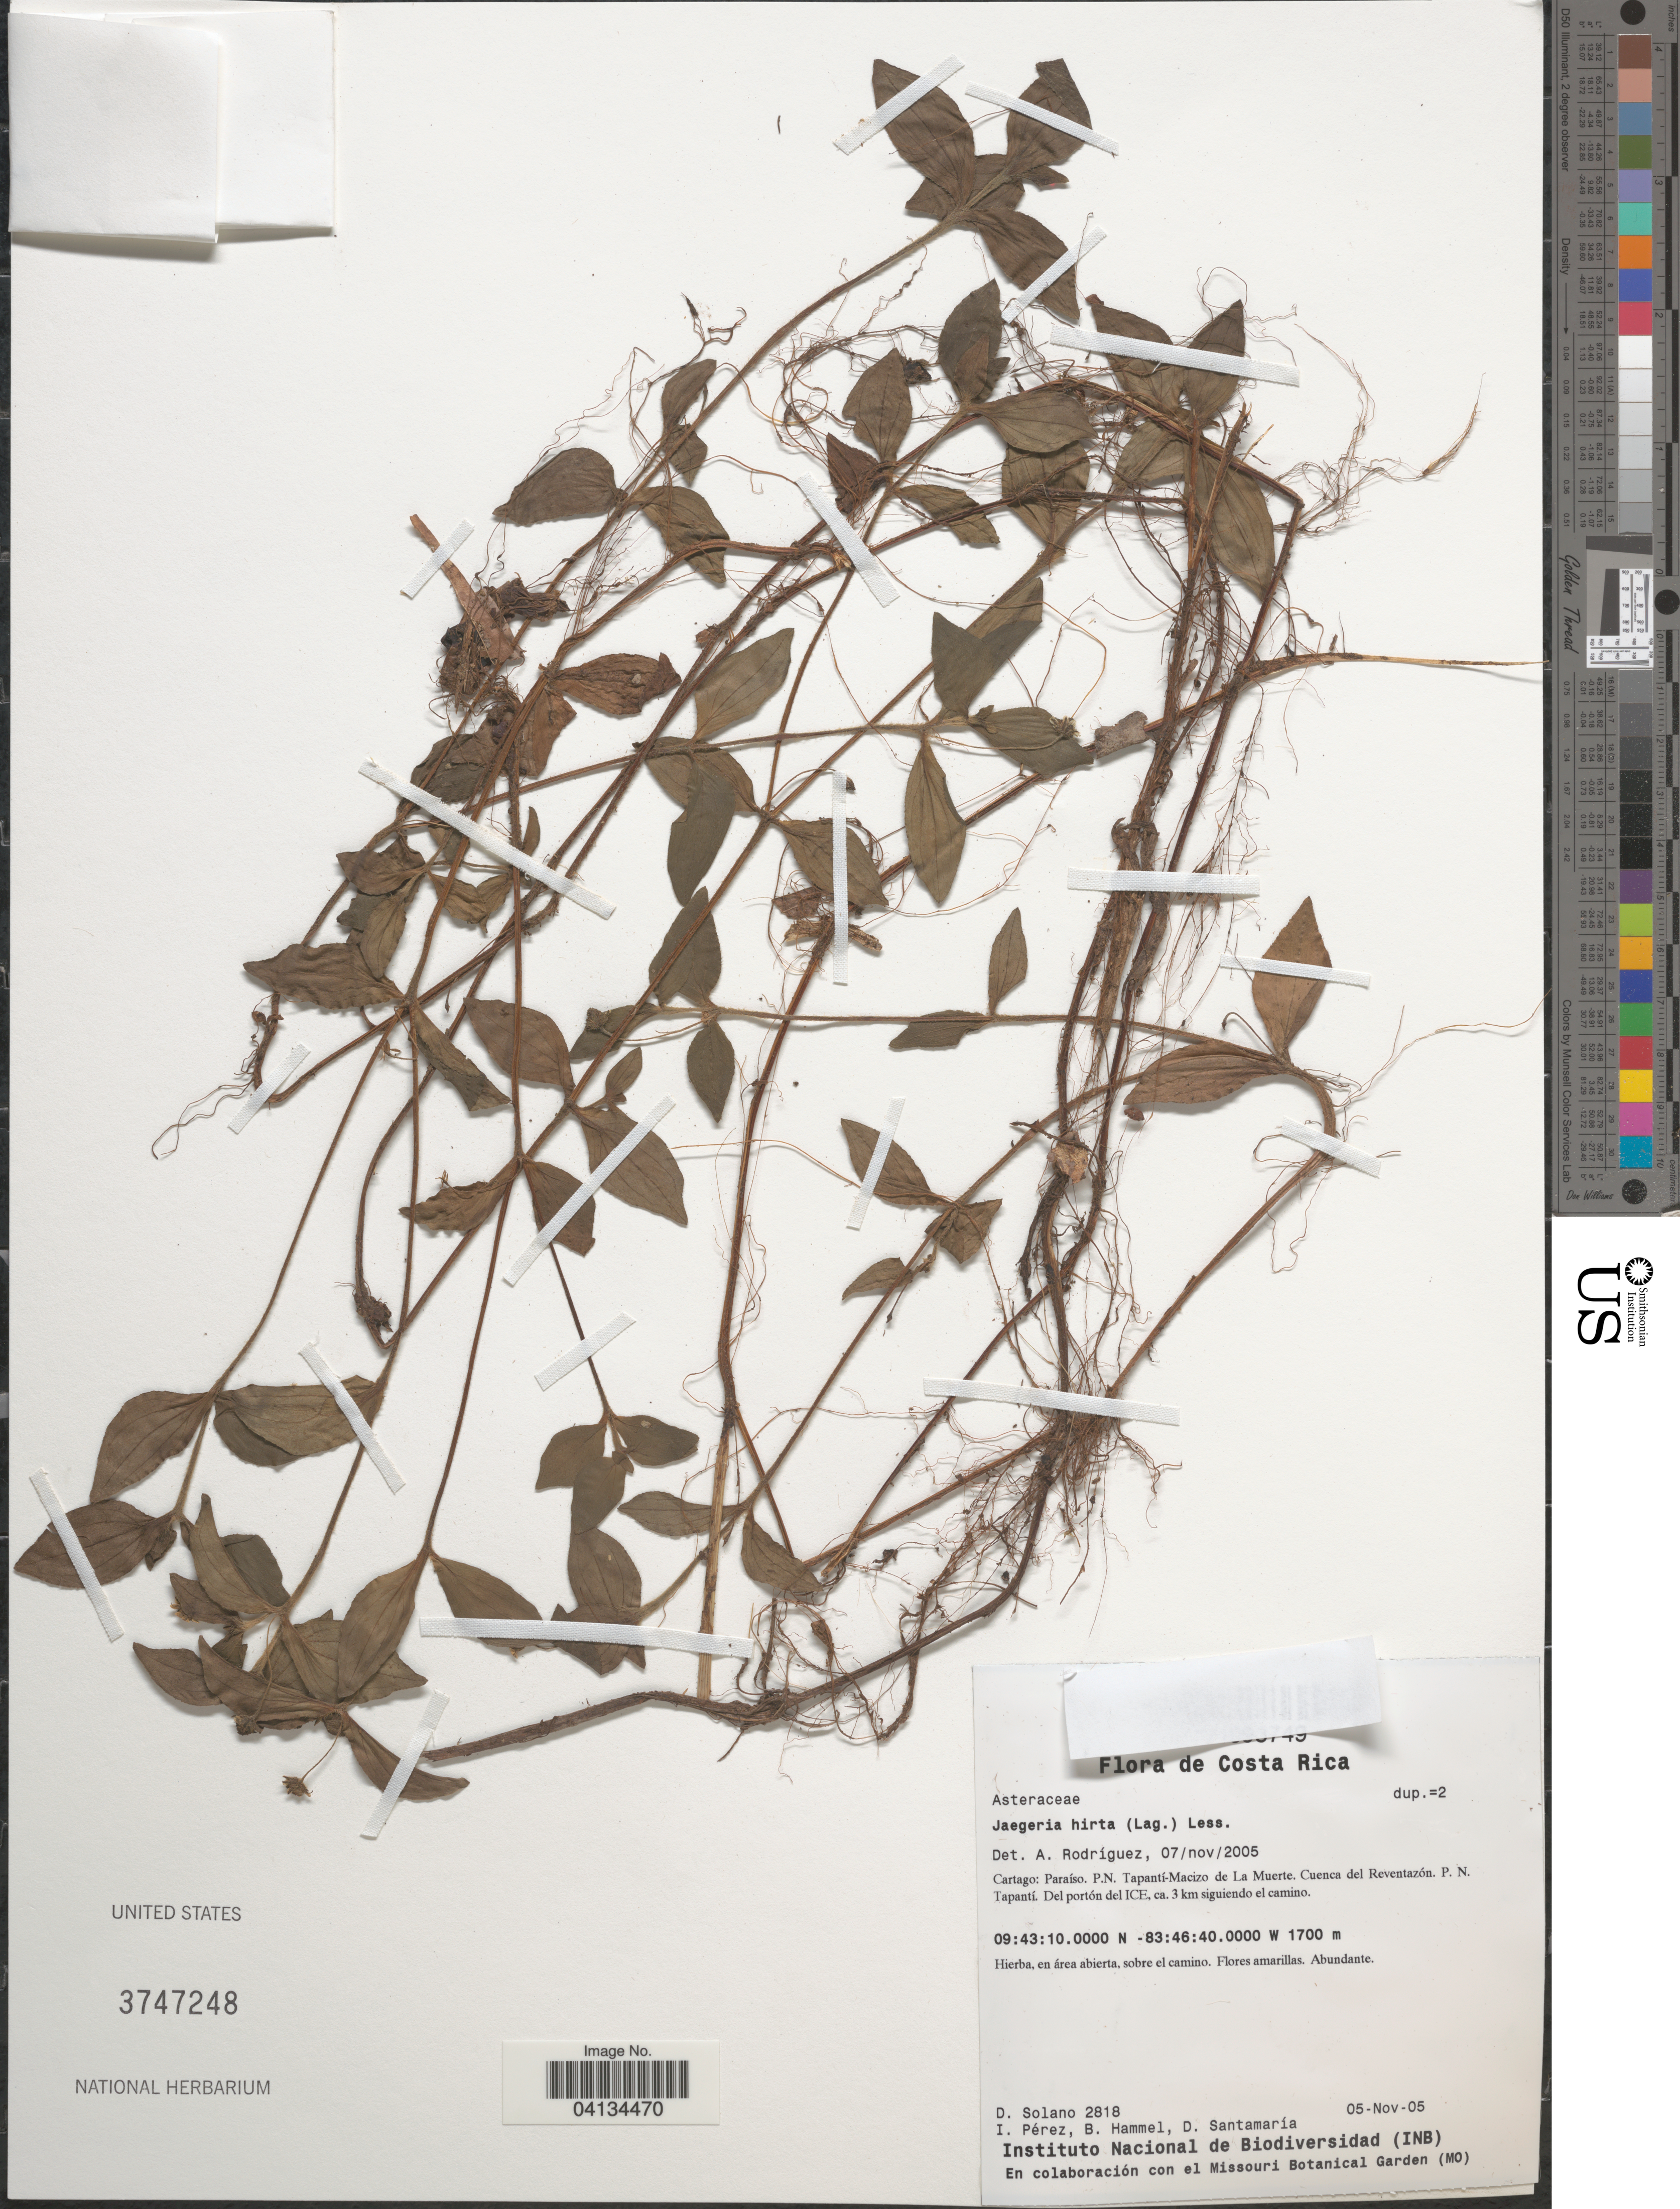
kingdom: Plantae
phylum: Tracheophyta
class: Magnoliopsida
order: Asterales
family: Asteraceae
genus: Jaegeria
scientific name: Jaegeria hirta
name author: (Lag.) Less.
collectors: D. Solano, I. Pérez, B. Hammel & D. Santamaria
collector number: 2818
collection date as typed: Transcribed d/m/y: 5/11/5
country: Costa Rica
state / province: Cartago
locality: Paraíso. P.N. Tapantí-Macizo de La Muerte. Cuenca del Reventazón. P. N. Tapantí. Del portón del ICE, ca. 3 km siguiendo el camino.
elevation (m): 1700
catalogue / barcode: US 3747248